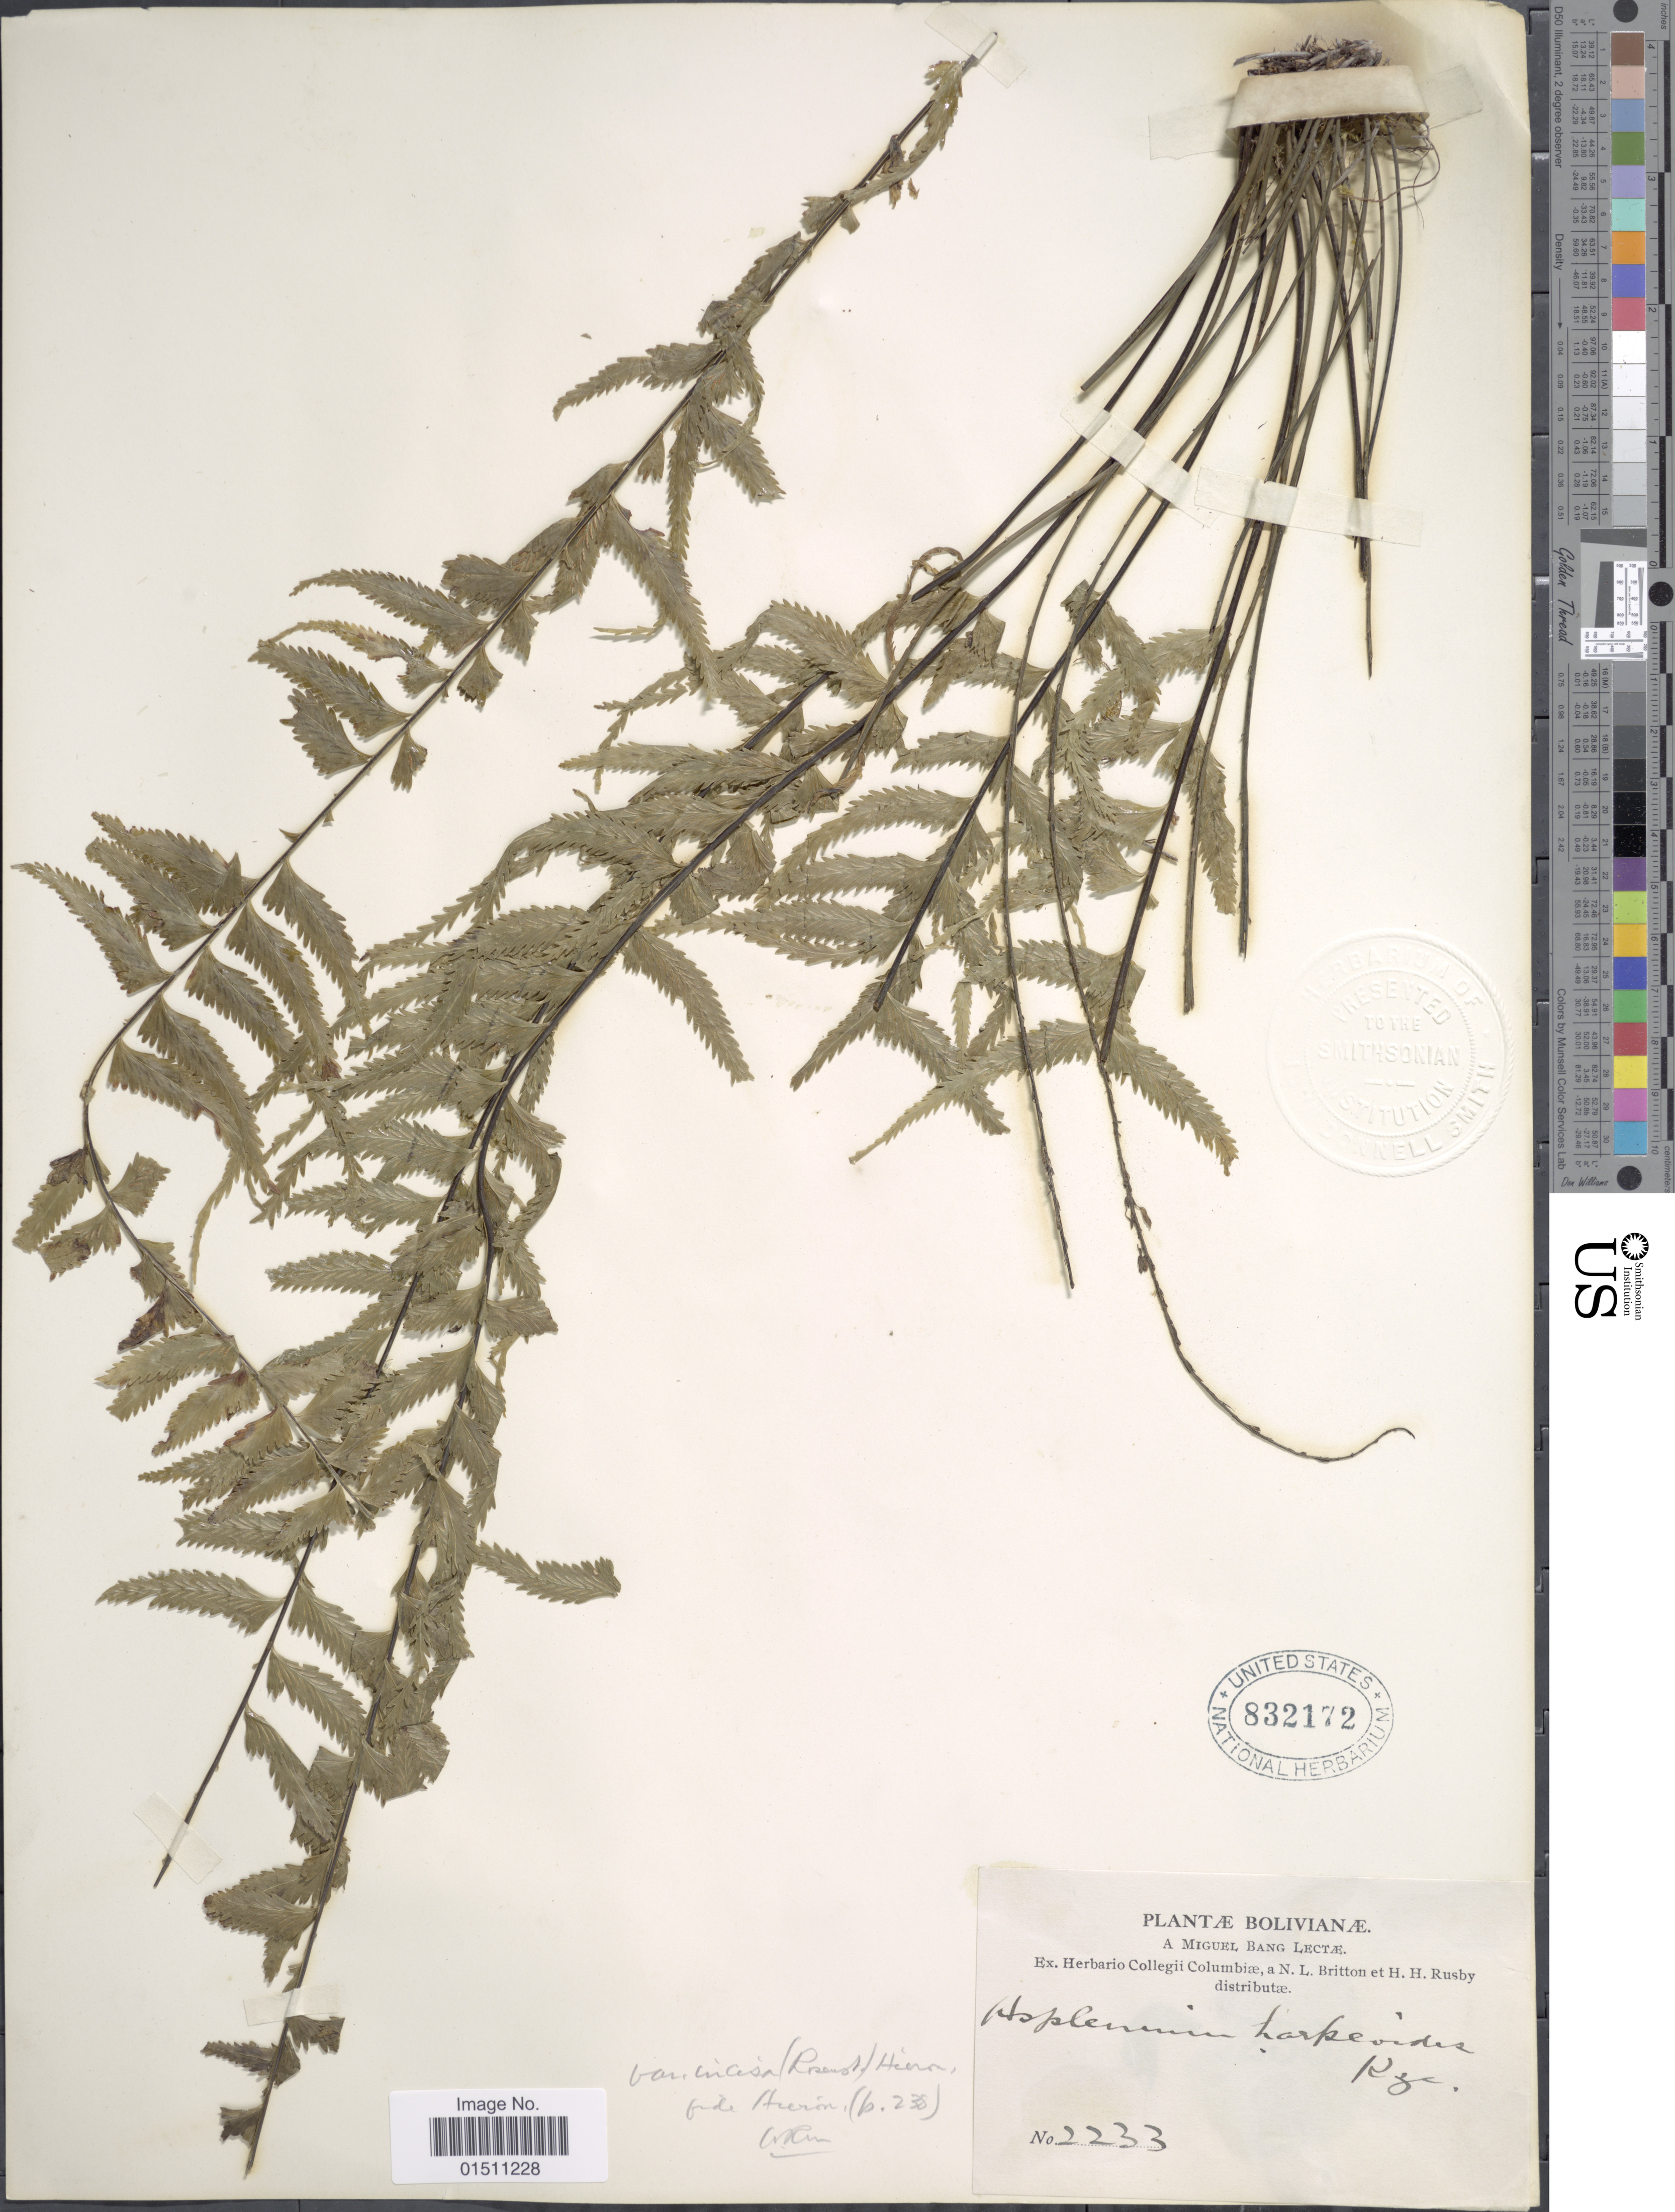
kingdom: Plantae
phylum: Tracheophyta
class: Polypodiopsida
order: Polypodiales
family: Aspleniaceae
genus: Asplenium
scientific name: Asplenium harpeodes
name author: Kunze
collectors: M. Bang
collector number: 2233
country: Bolivia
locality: Bolivianæ.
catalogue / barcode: US 832172